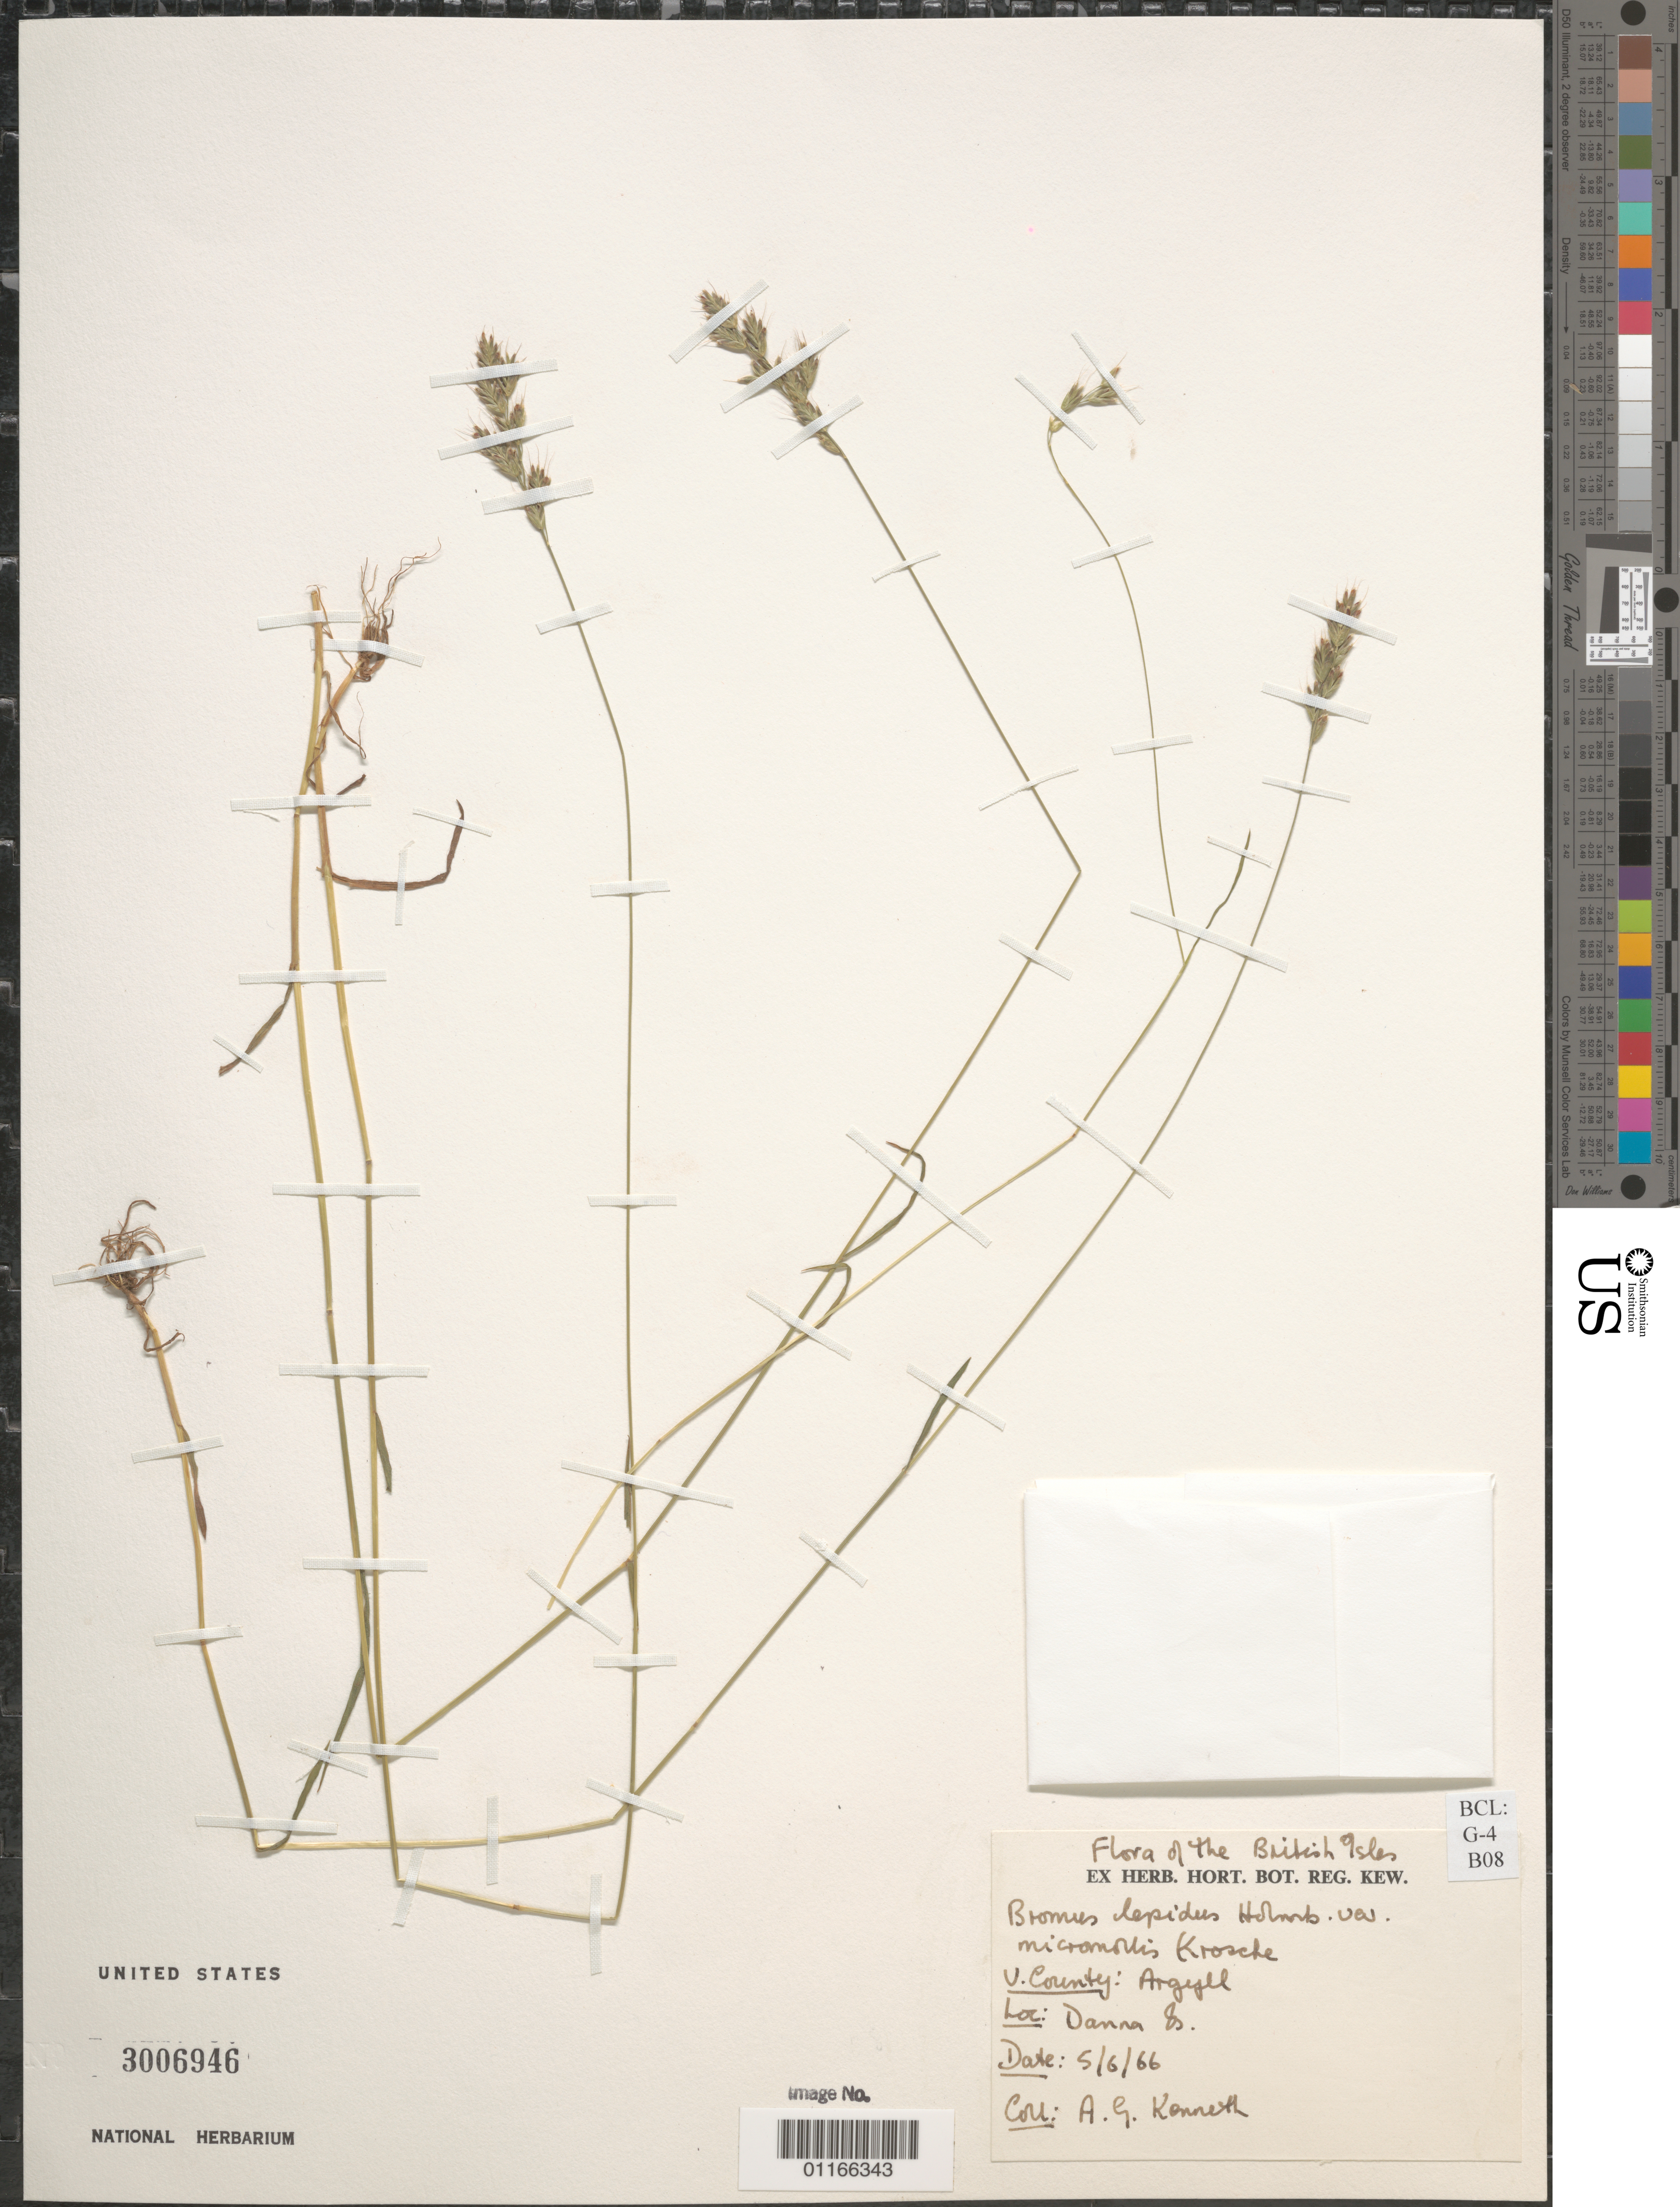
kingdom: Plantae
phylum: Tracheophyta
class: Liliopsida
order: Poales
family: Poaceae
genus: Bromus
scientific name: Bromus lepidus var. micromollis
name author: (Krösche) Holmberg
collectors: A. Kenneth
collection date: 1966-06-05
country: United Kingdom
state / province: Scotland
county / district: Argyll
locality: Danna Is.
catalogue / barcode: US 3006946